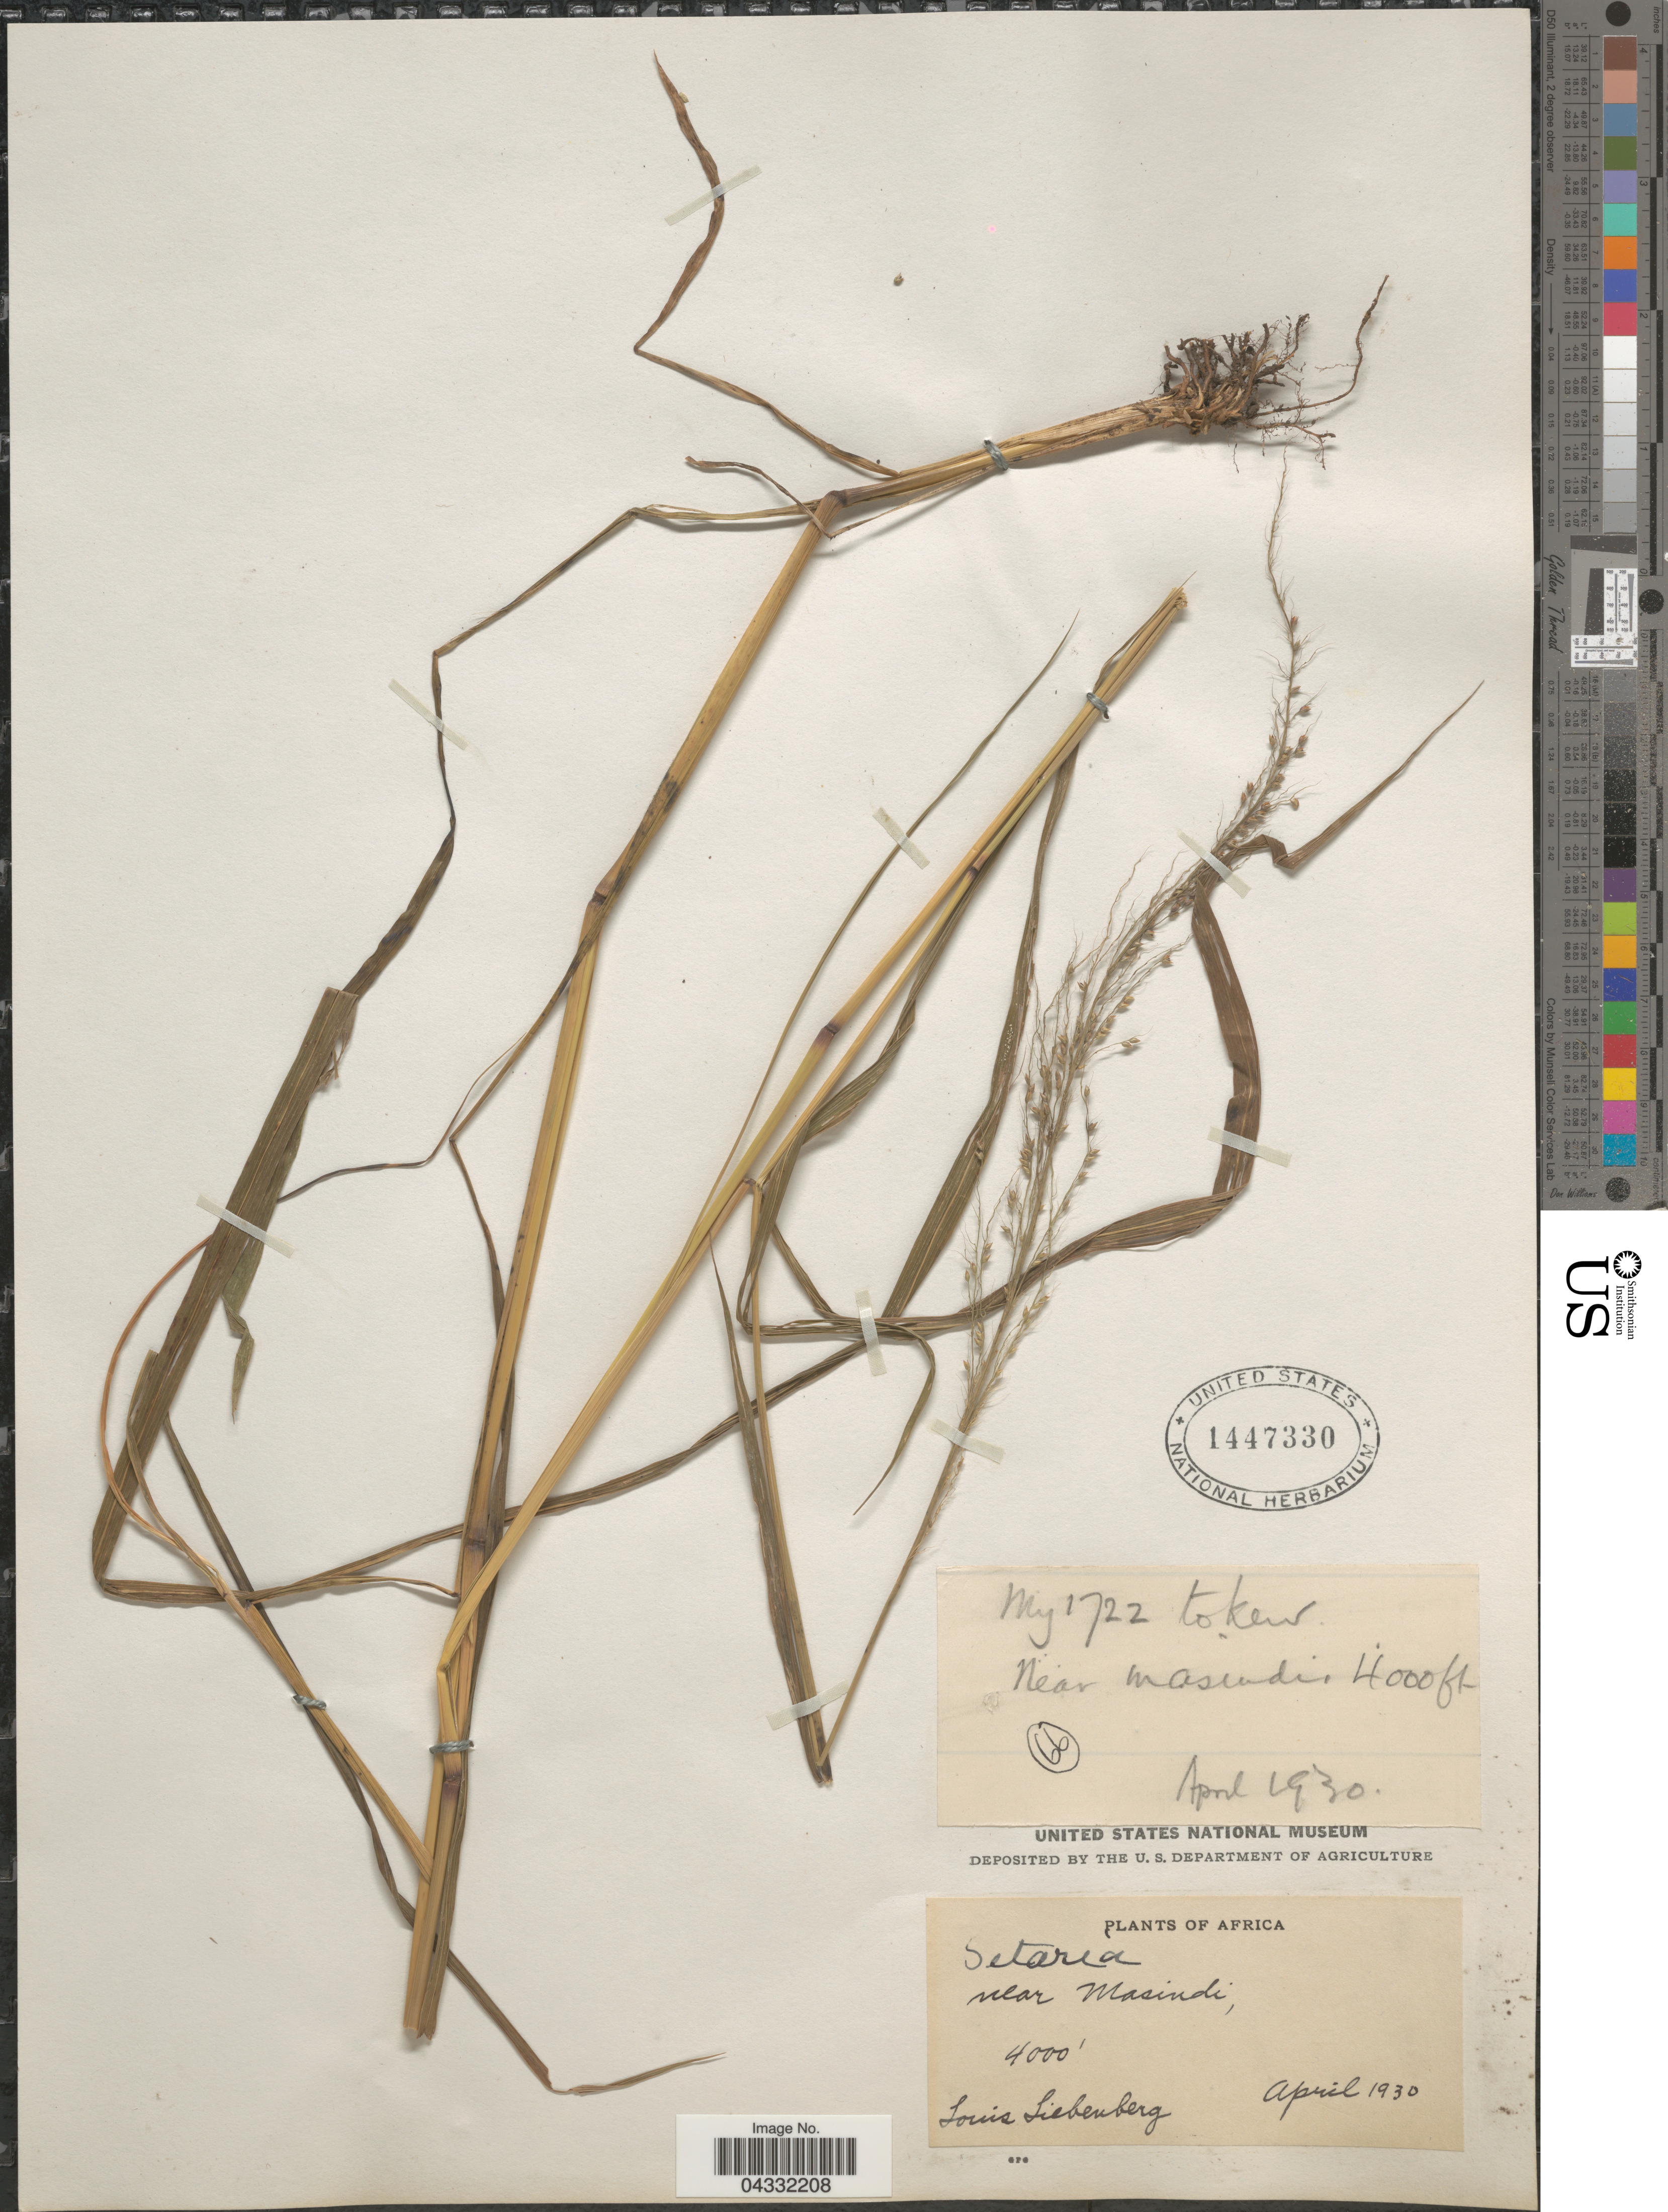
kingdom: Plantae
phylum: Tracheophyta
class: Liliopsida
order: Poales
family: Poaceae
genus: Setaria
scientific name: Setaria sp.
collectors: L. Liebenberg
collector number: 1722?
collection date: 1930-04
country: Uganda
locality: Near Masindi.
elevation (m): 1219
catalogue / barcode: US 1447330